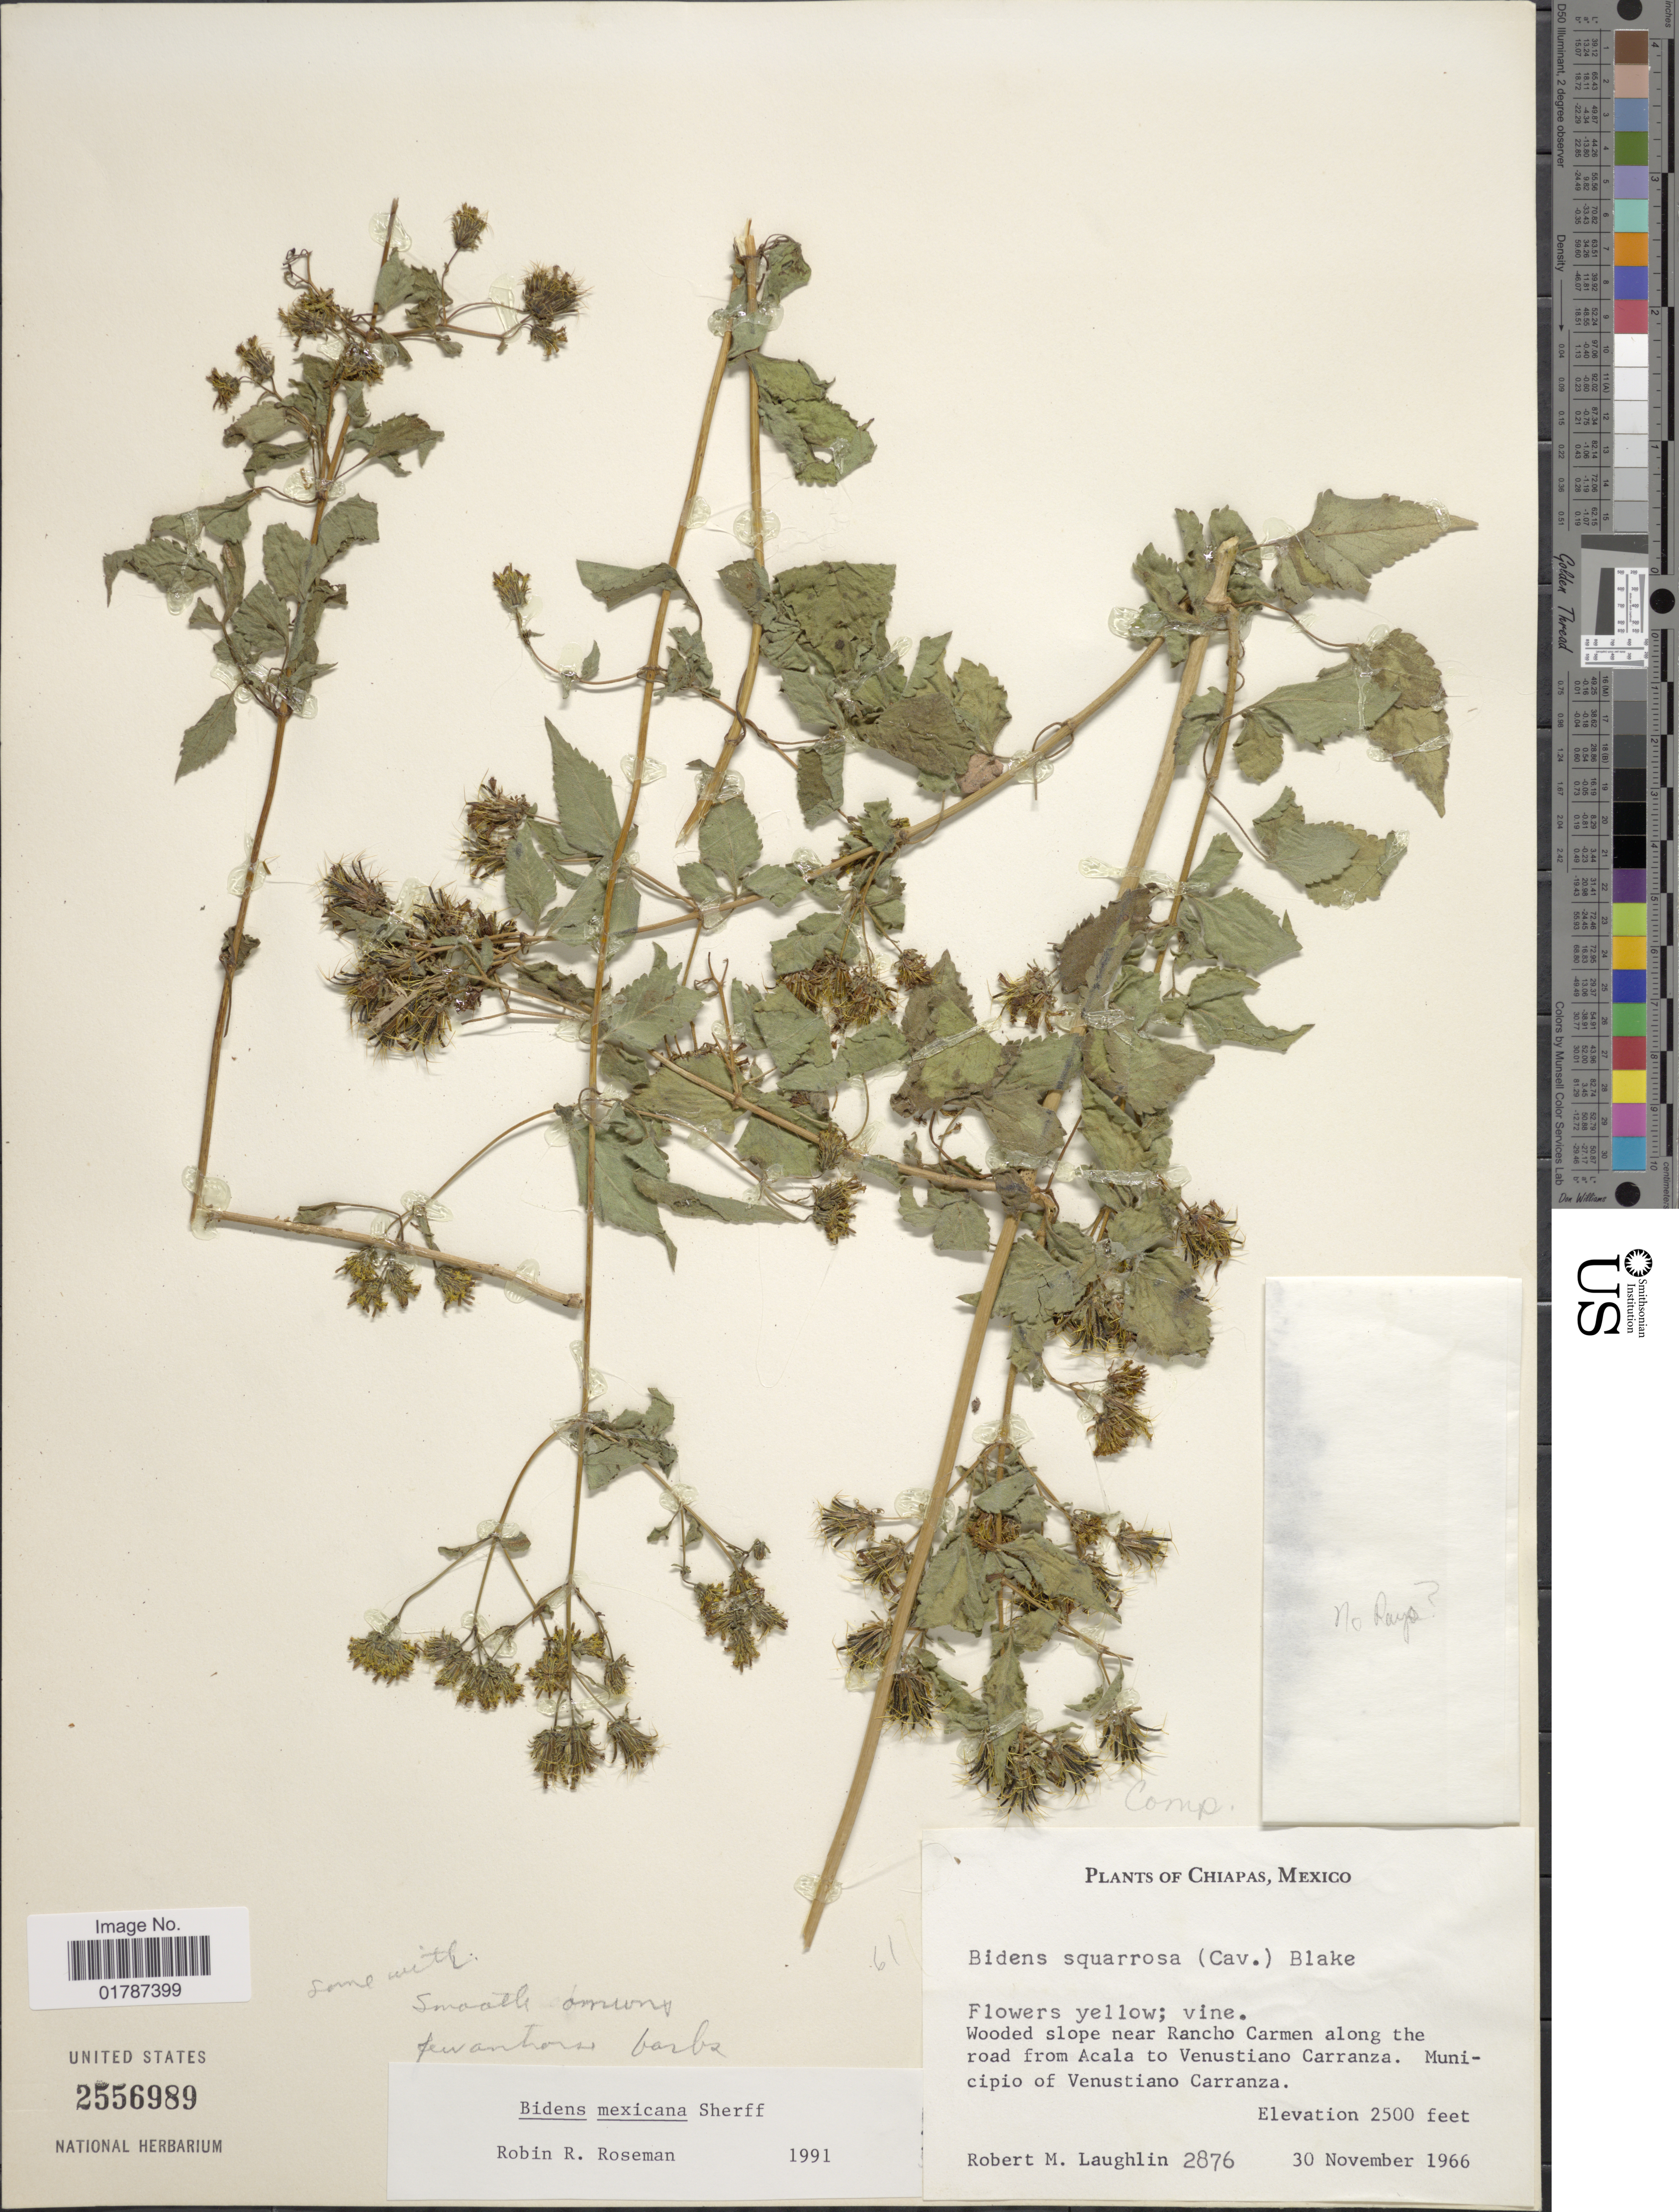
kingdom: Plantae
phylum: Tracheophyta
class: Magnoliopsida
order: Asterales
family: Asteraceae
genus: Bidens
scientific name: Bidens mexicana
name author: Sherff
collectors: R. M. Laughlin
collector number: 2876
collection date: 1966-11-30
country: Mexico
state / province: Chiapas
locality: Wooded slope near Rancho Carmen along the road from Acala to venustiano Carranza, Municipio of Venustiano Carranza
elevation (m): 762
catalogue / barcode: US 2556989